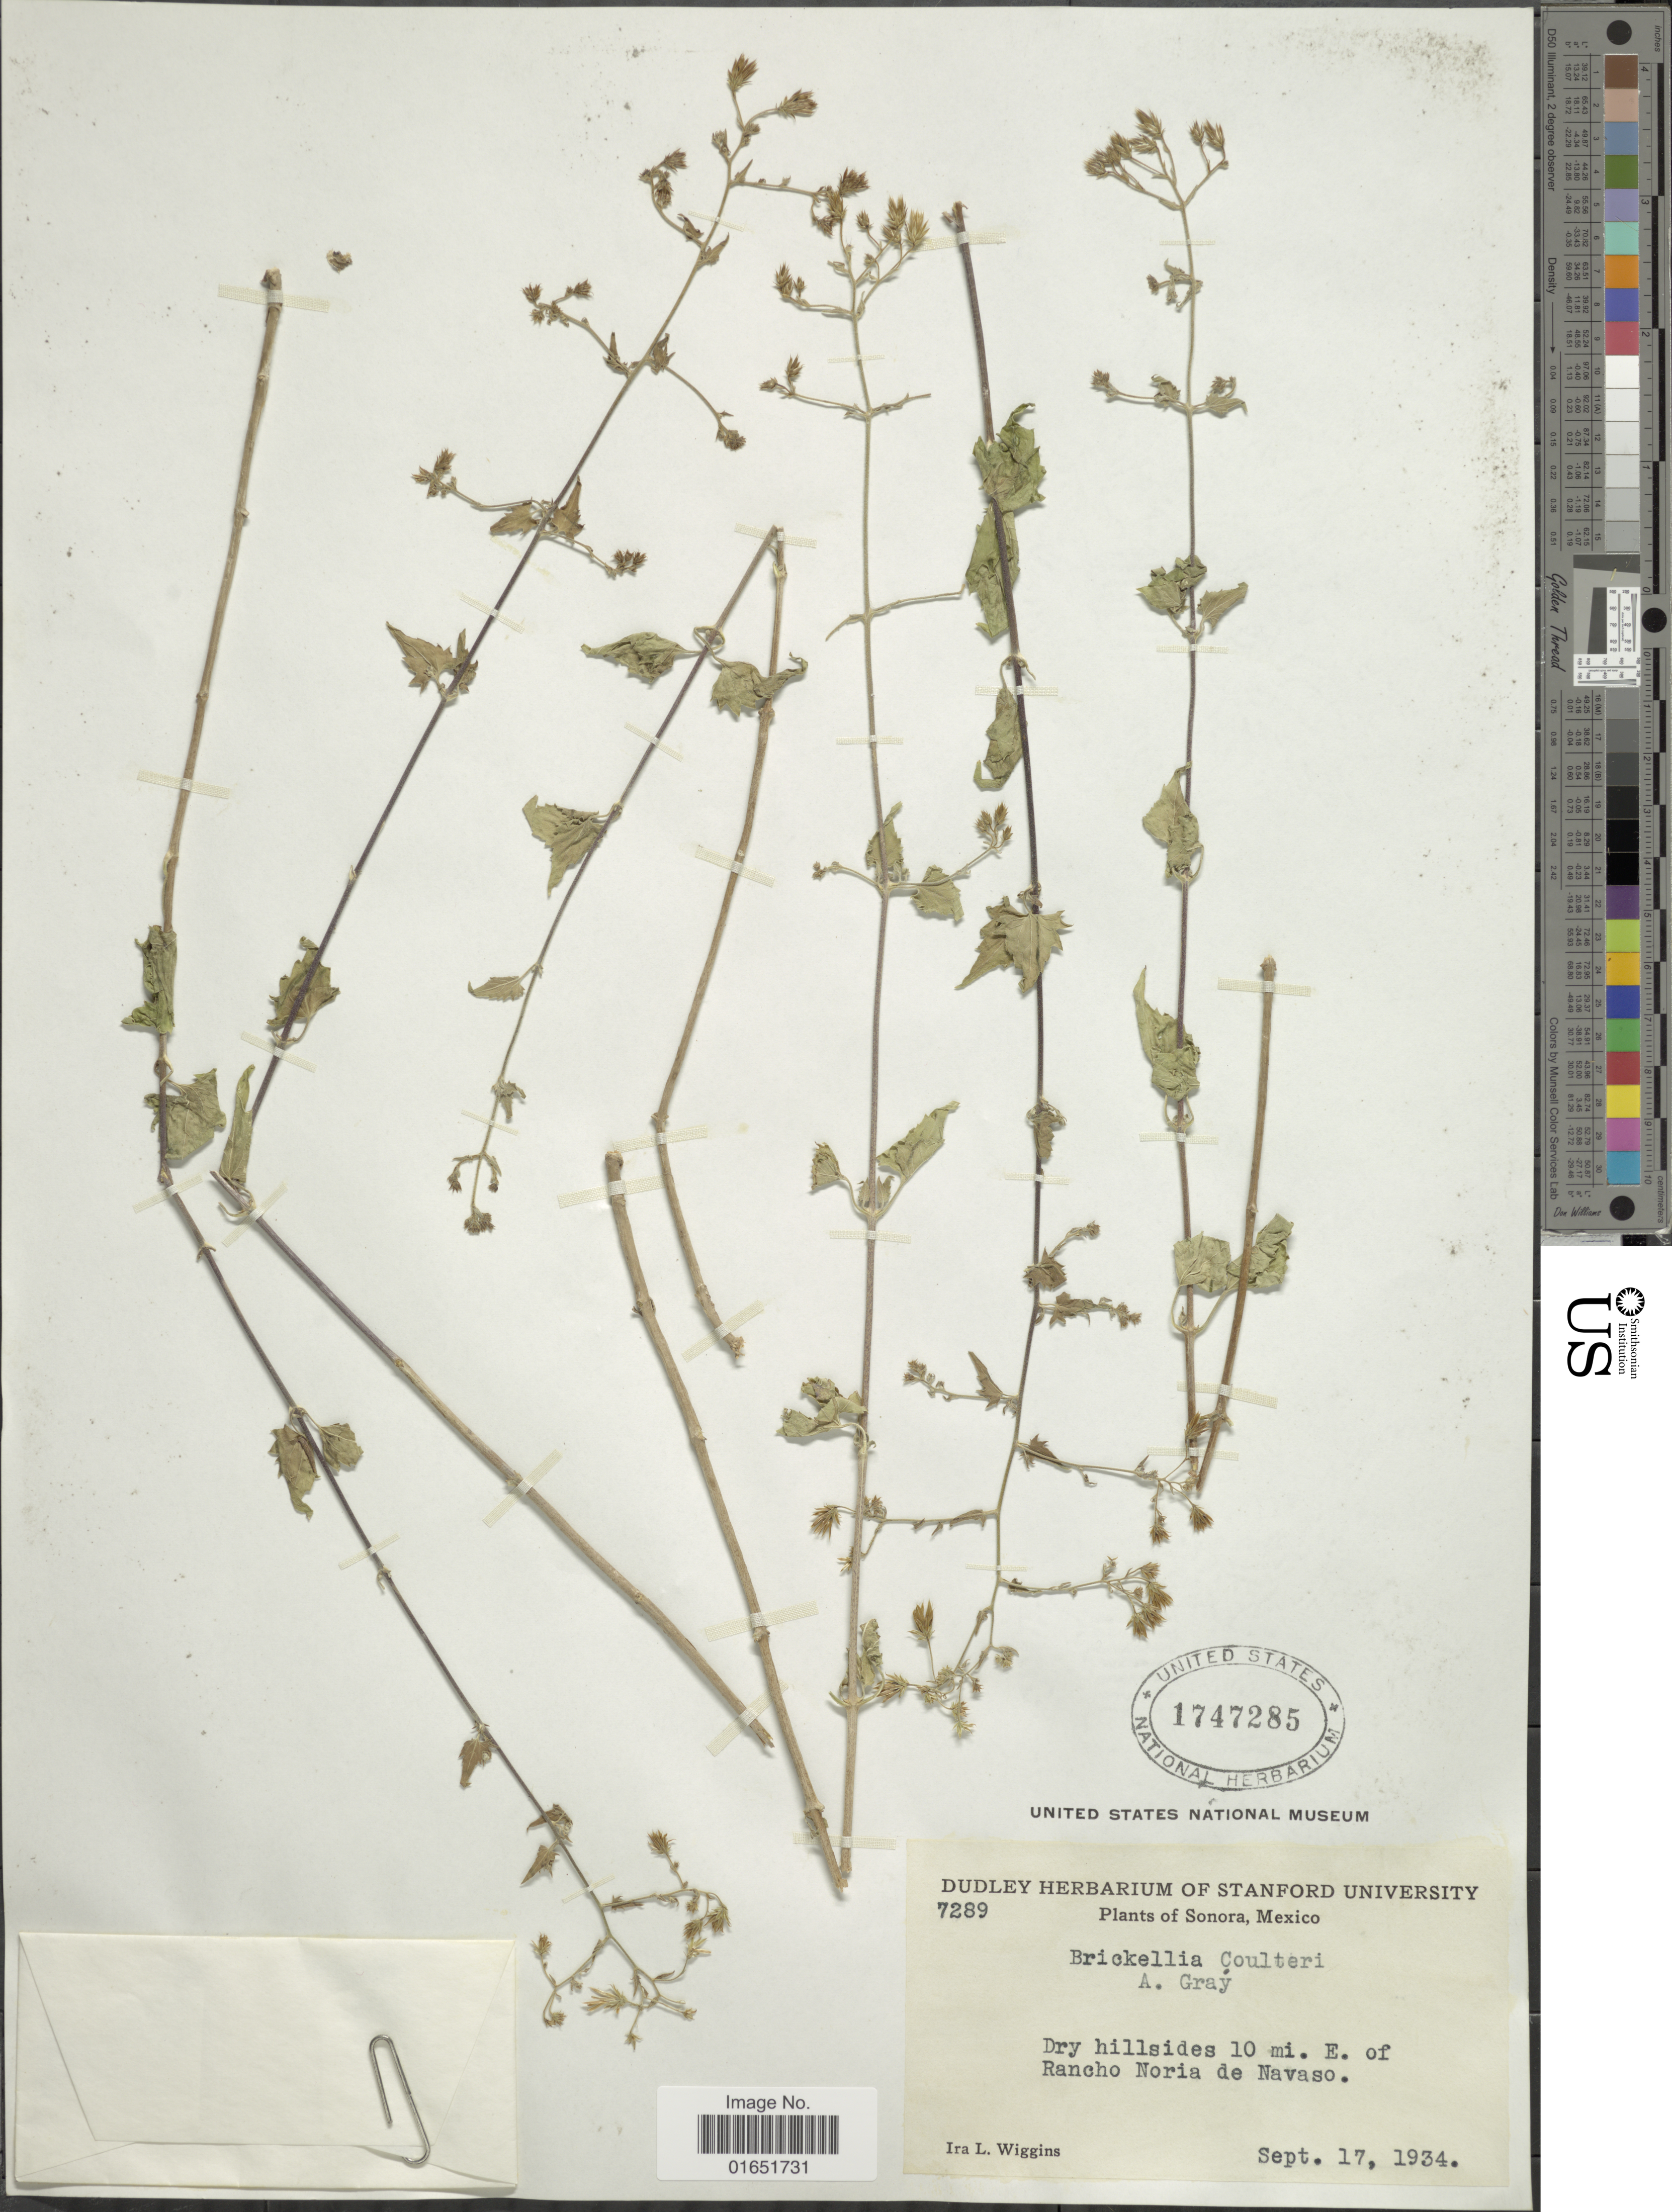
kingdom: Plantae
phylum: Tracheophyta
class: Magnoliopsida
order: Asterales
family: Asteraceae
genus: Brickellia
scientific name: Brickellia coulteri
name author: A. Gray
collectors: I. L. Wiggins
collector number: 7289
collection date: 1934-09-17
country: Mexico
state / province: Sonora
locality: Dry hillsides 10 mi. E. of Rancho Noria de Navaso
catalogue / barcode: US 1747285